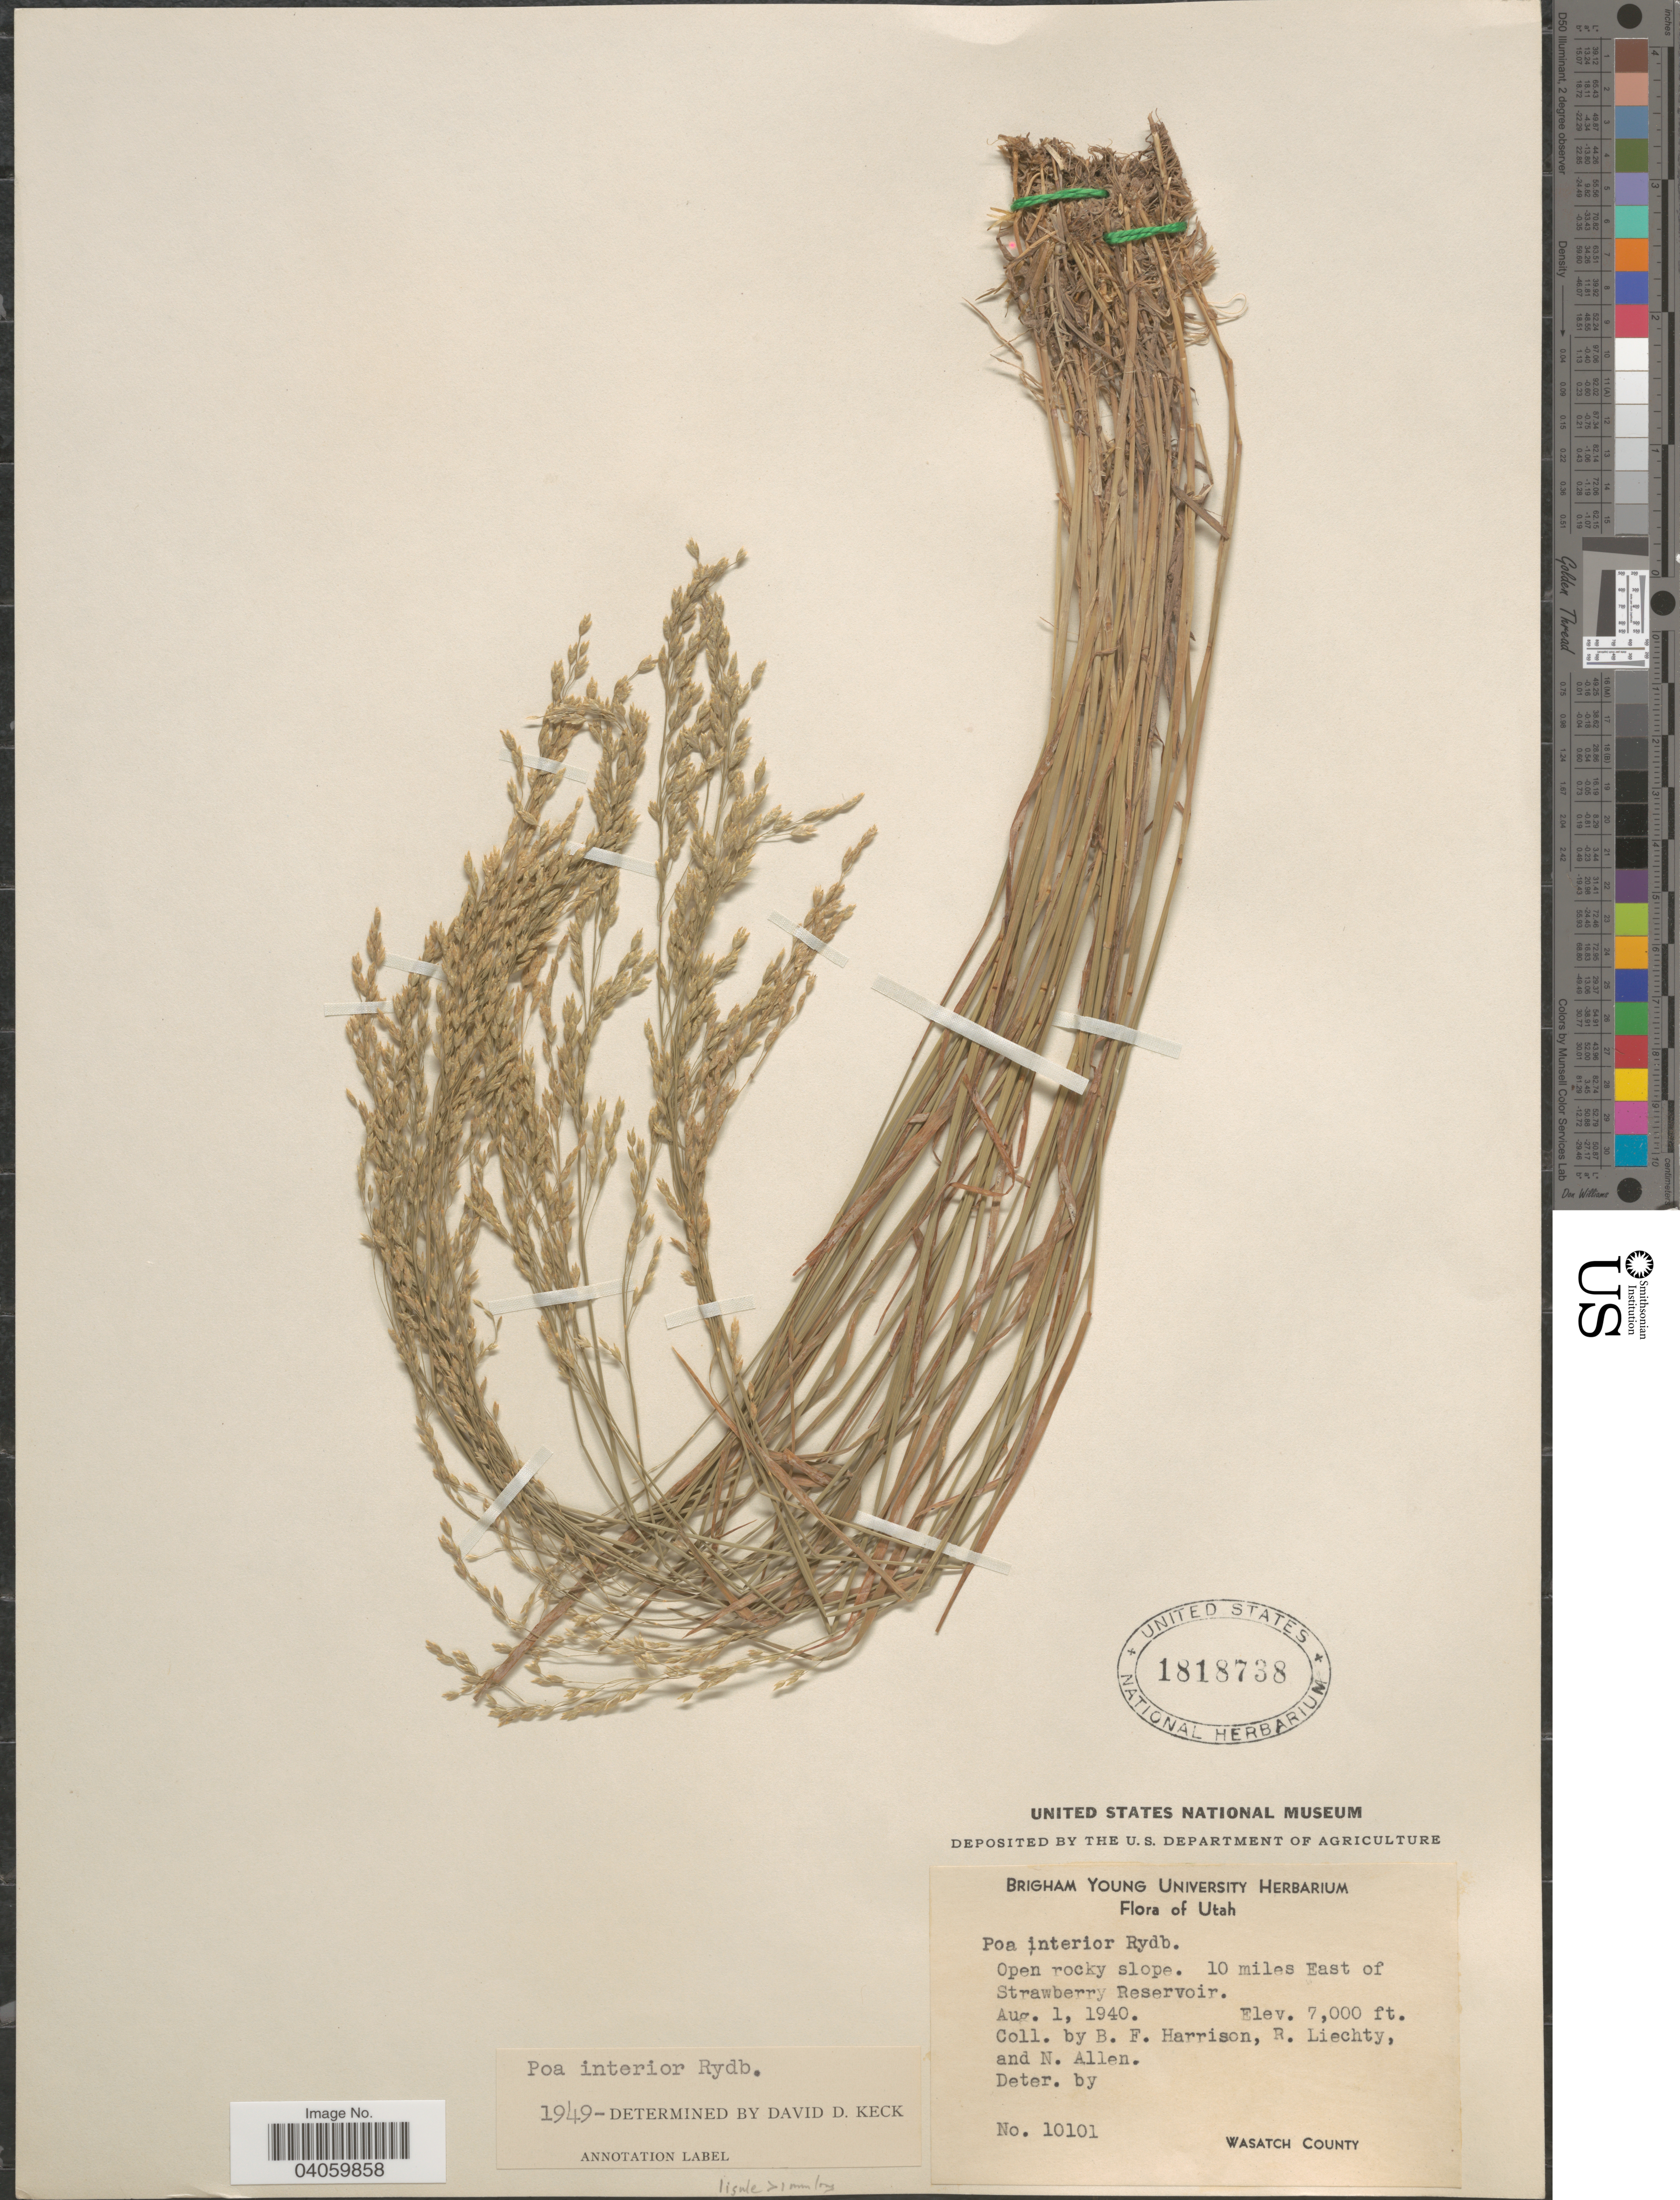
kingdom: Plantae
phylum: Tracheophyta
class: Liliopsida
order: Poales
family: Poaceae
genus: Poa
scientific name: Poa interior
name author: Rydb.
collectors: B. F. Harrison, R. Liechty & N. Allen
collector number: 10101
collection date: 1940-08-01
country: United States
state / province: Utah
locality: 10 miles East of Strawberry Reservoir. Wasatch County.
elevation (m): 2134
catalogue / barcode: US 1818738